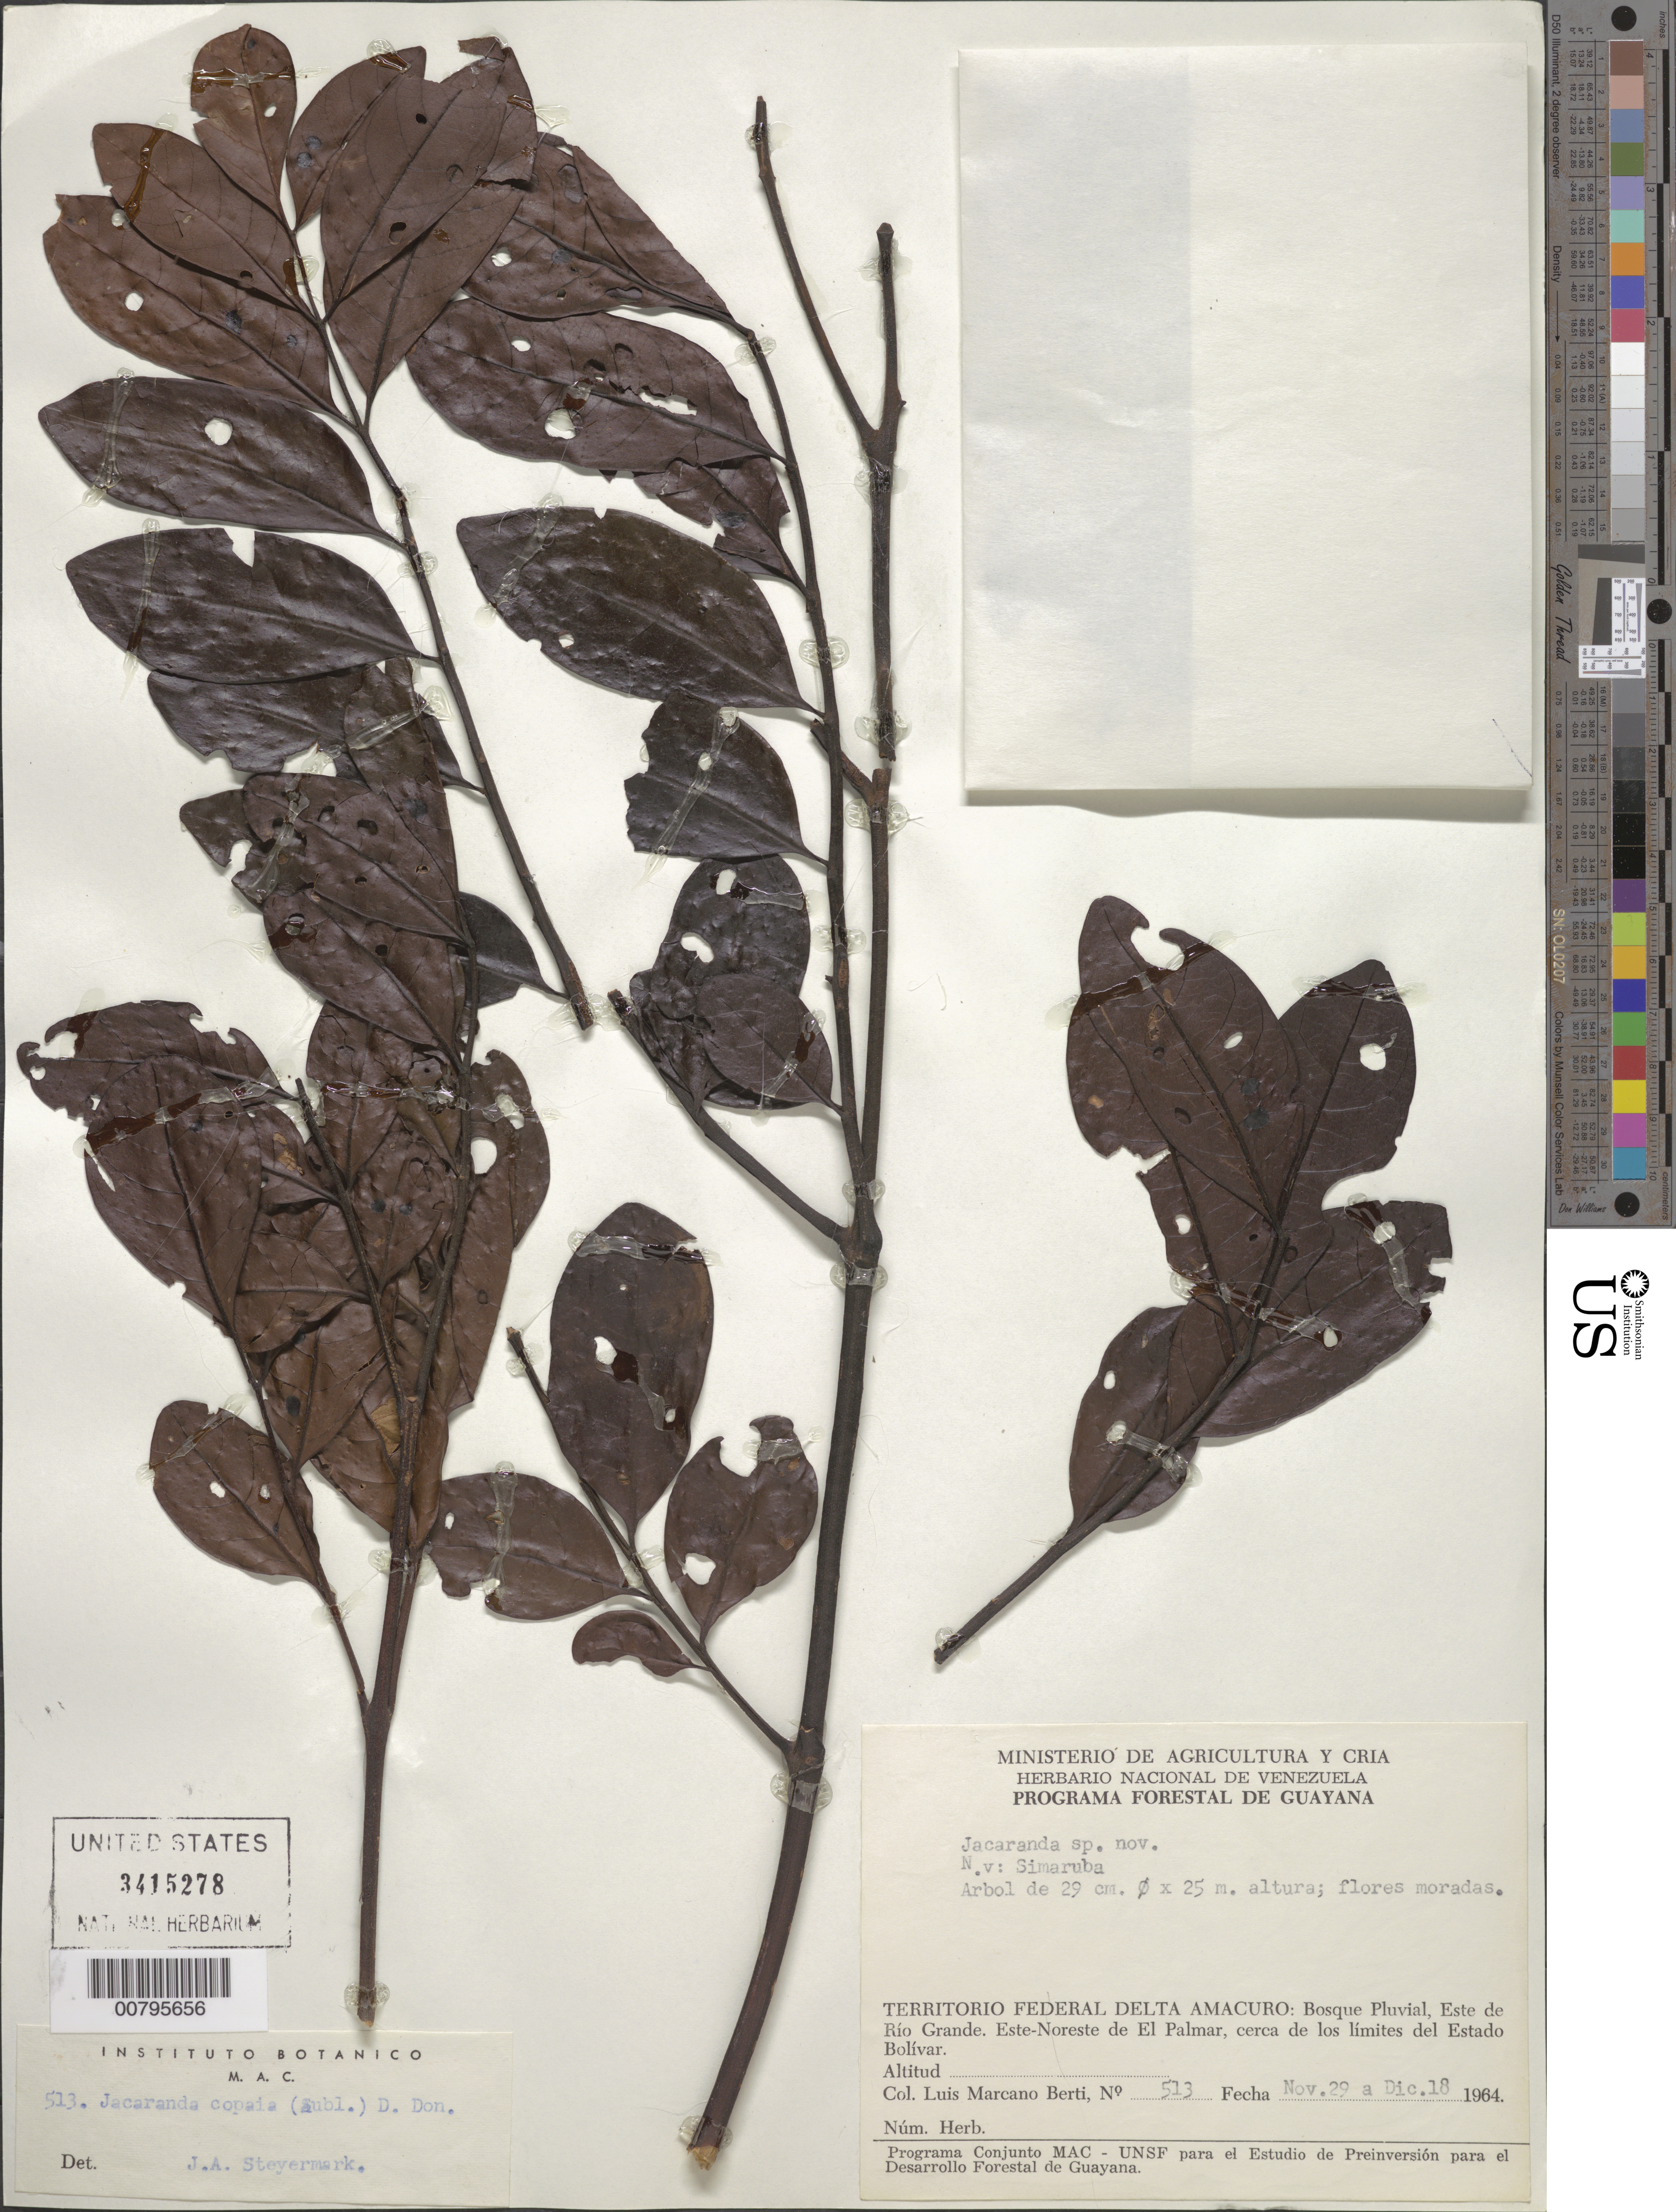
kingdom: Plantae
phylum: Tracheophyta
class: Magnoliopsida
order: Lamiales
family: Bignoniaceae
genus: Jacaranda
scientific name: Jacaranda copaia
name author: (Aubl.) D. Don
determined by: Steyermark, Julian A., (VEN)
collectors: L. Marcano-Berti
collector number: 513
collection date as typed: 29-Nov-64 to 18-Dec-64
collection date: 1964-11-29/1964-12-18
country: Venezuela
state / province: Delta Amacuro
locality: Este de Río Grande, ENE de El Palmar, cerca de los limites del Estado Bolívar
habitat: Bosque pluvial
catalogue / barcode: US 3415278